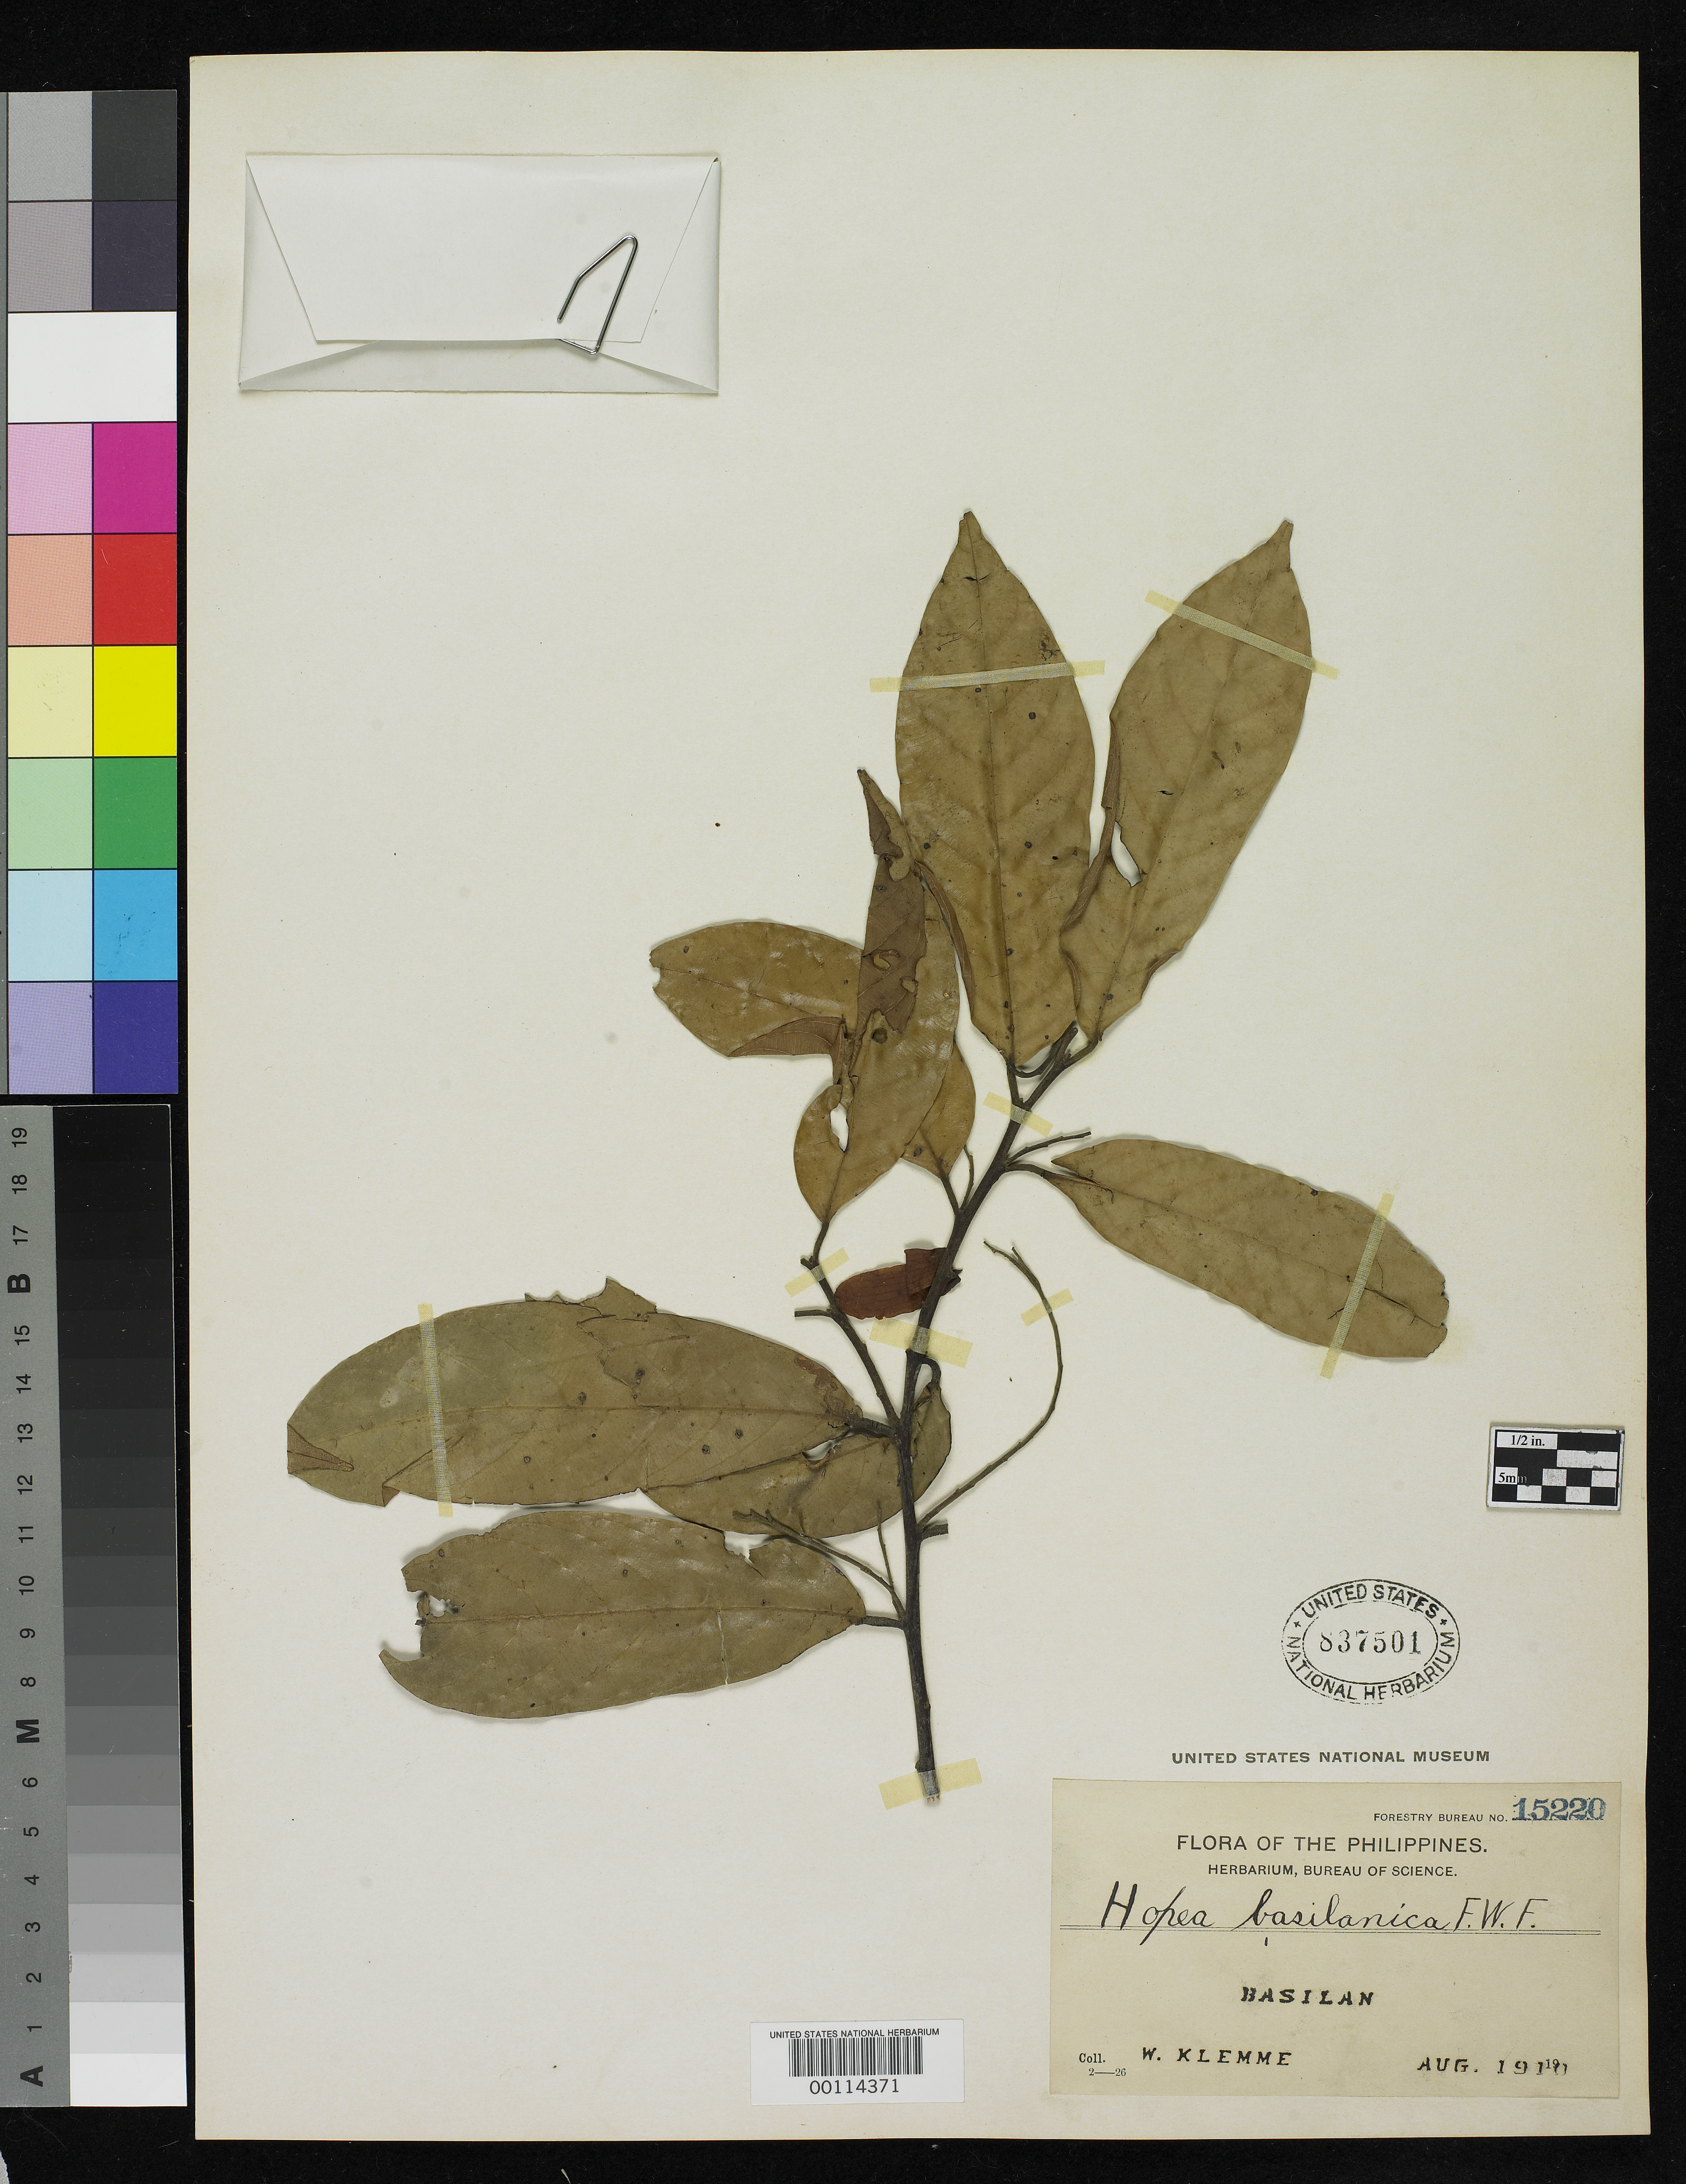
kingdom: Plantae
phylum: Tracheophyta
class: Magnoliopsida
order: Malvales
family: Dipterocarpaceae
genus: Hopea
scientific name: Hopea basilanica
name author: Foxw.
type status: Syntype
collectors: W. Klemme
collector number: Bur. Sci. 15220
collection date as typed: Aug 1910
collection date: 1910-08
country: Philippines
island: Basilan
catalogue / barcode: US 837501